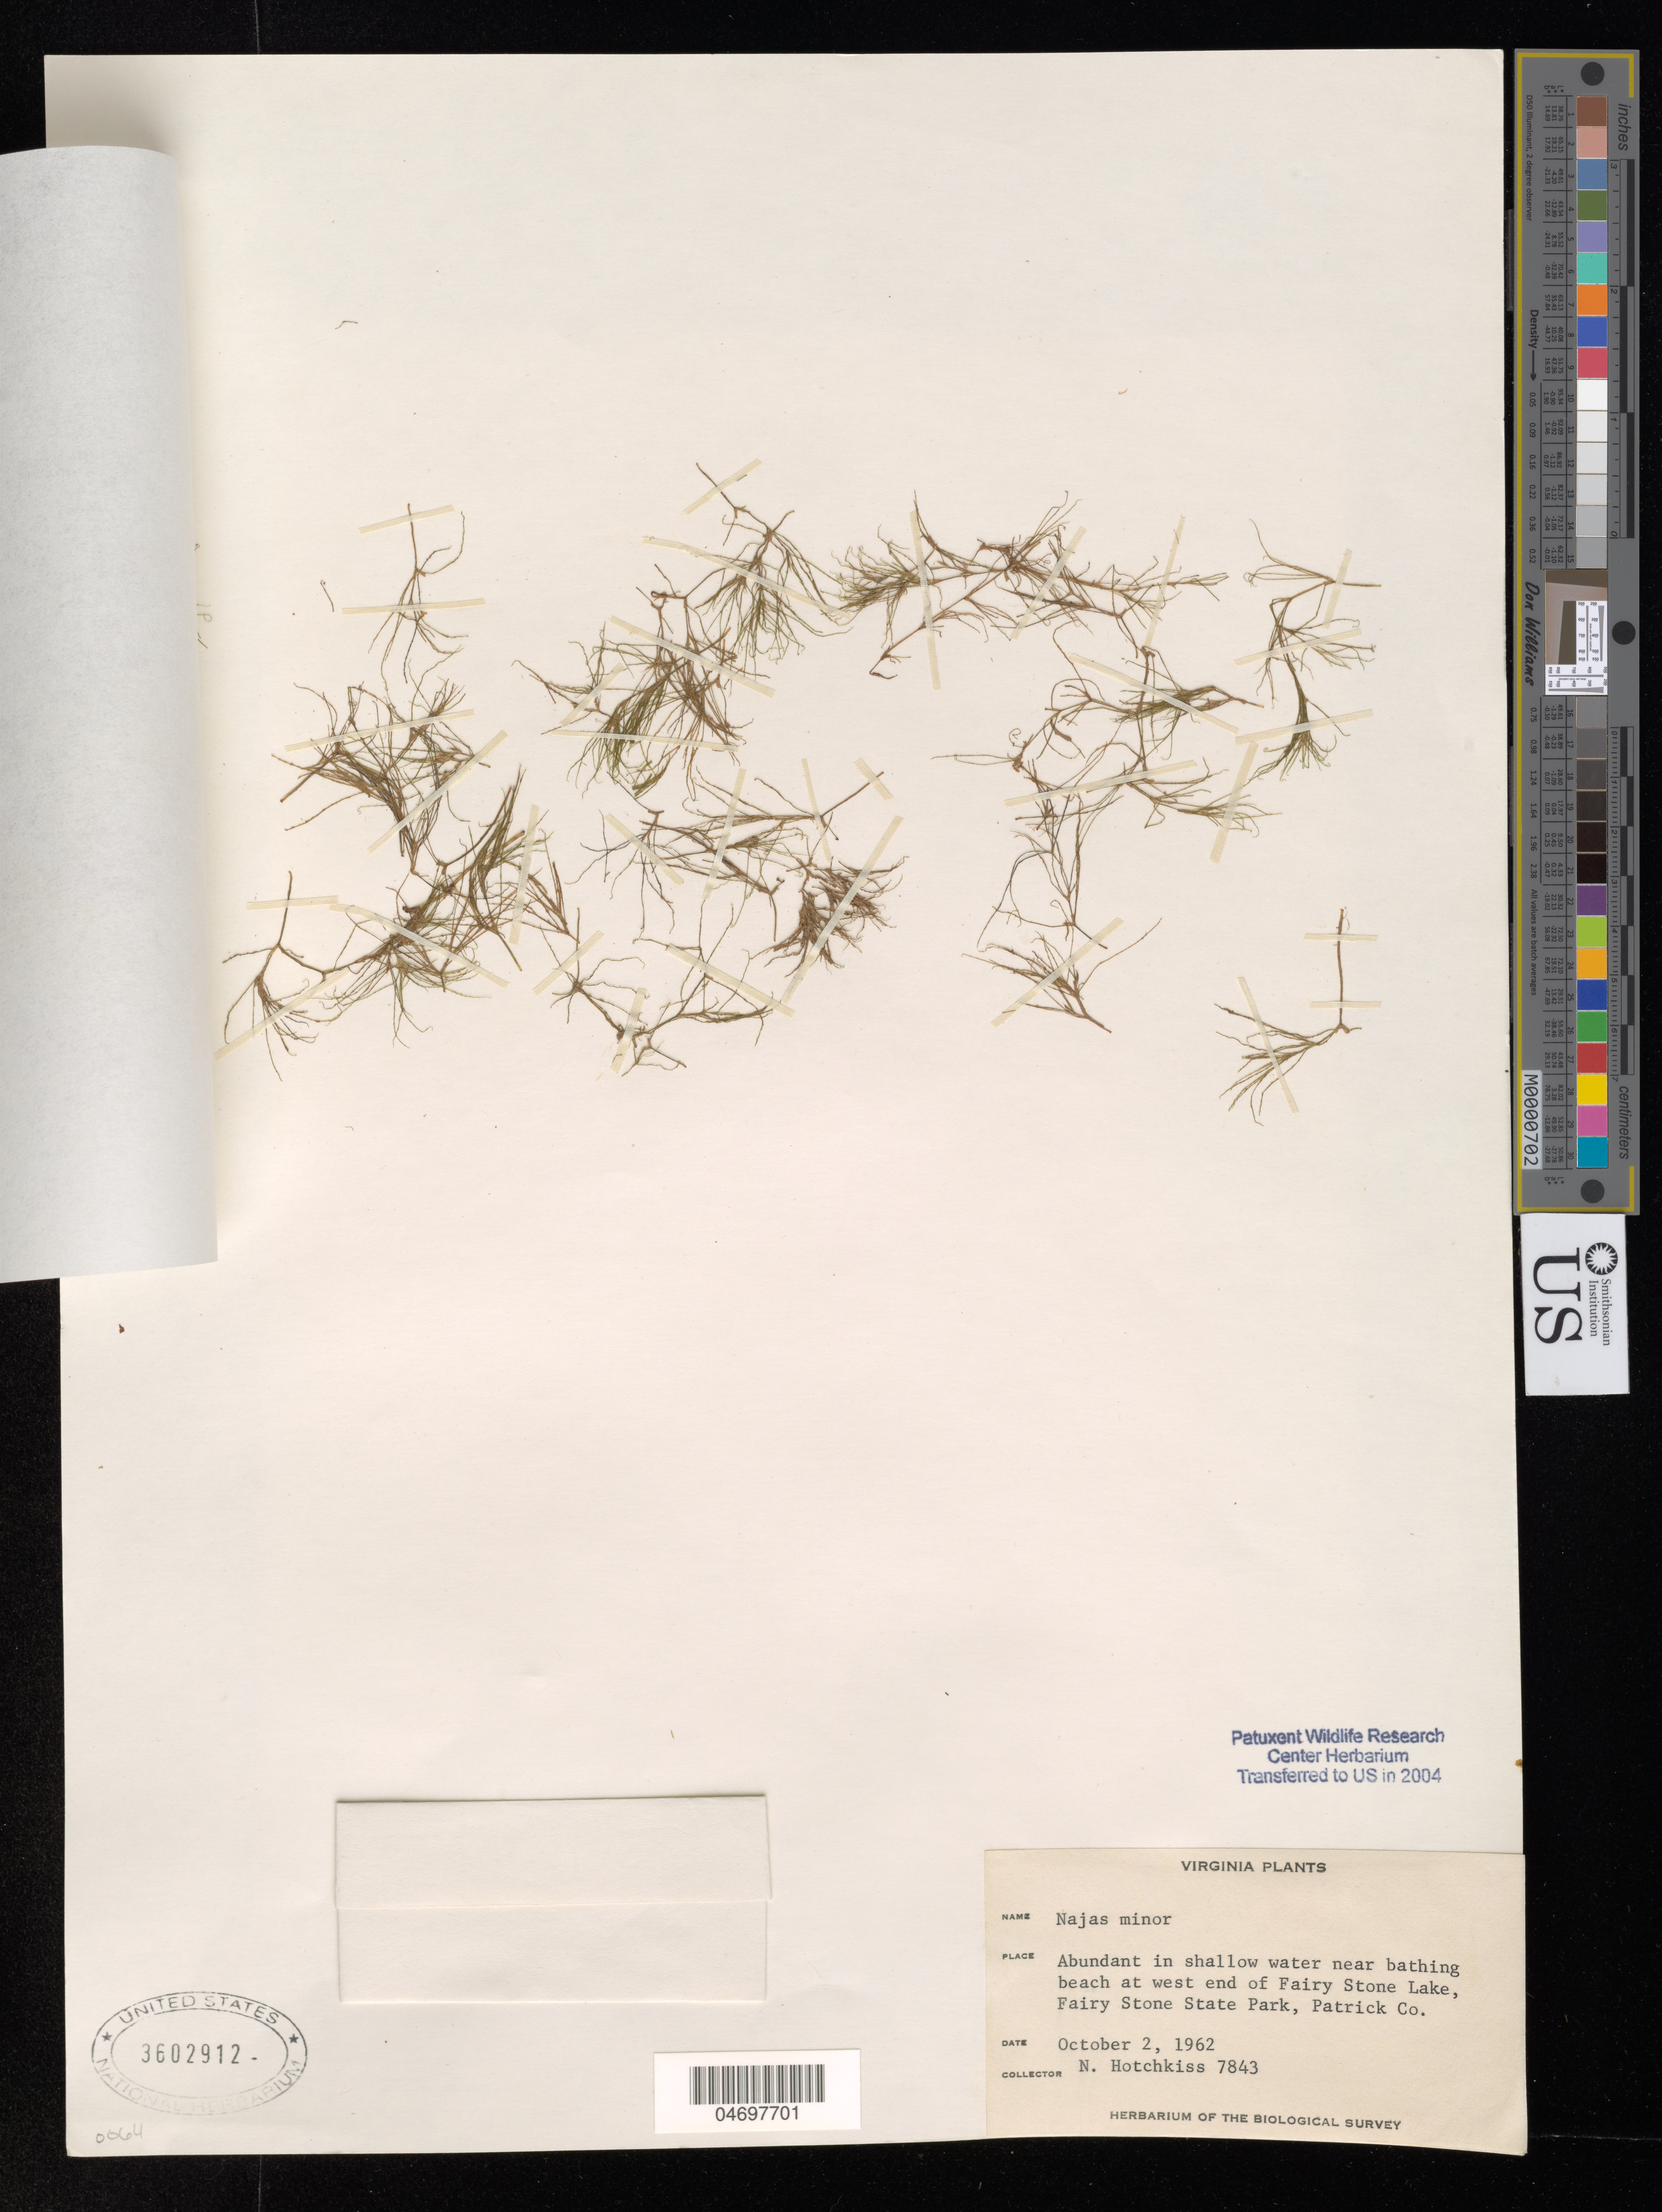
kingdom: Plantae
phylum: Tracheophyta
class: Liliopsida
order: Alismatales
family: Hydrocharitaceae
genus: Najas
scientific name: Najas minor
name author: All.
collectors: N. Hotchkiss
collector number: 7843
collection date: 1962-10-02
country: United States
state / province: Virginia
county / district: Patrick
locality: Near bathing beach at west end of Fairy Stone Lake, Fairy Stone State Park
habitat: In shallow water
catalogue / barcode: US 3602912